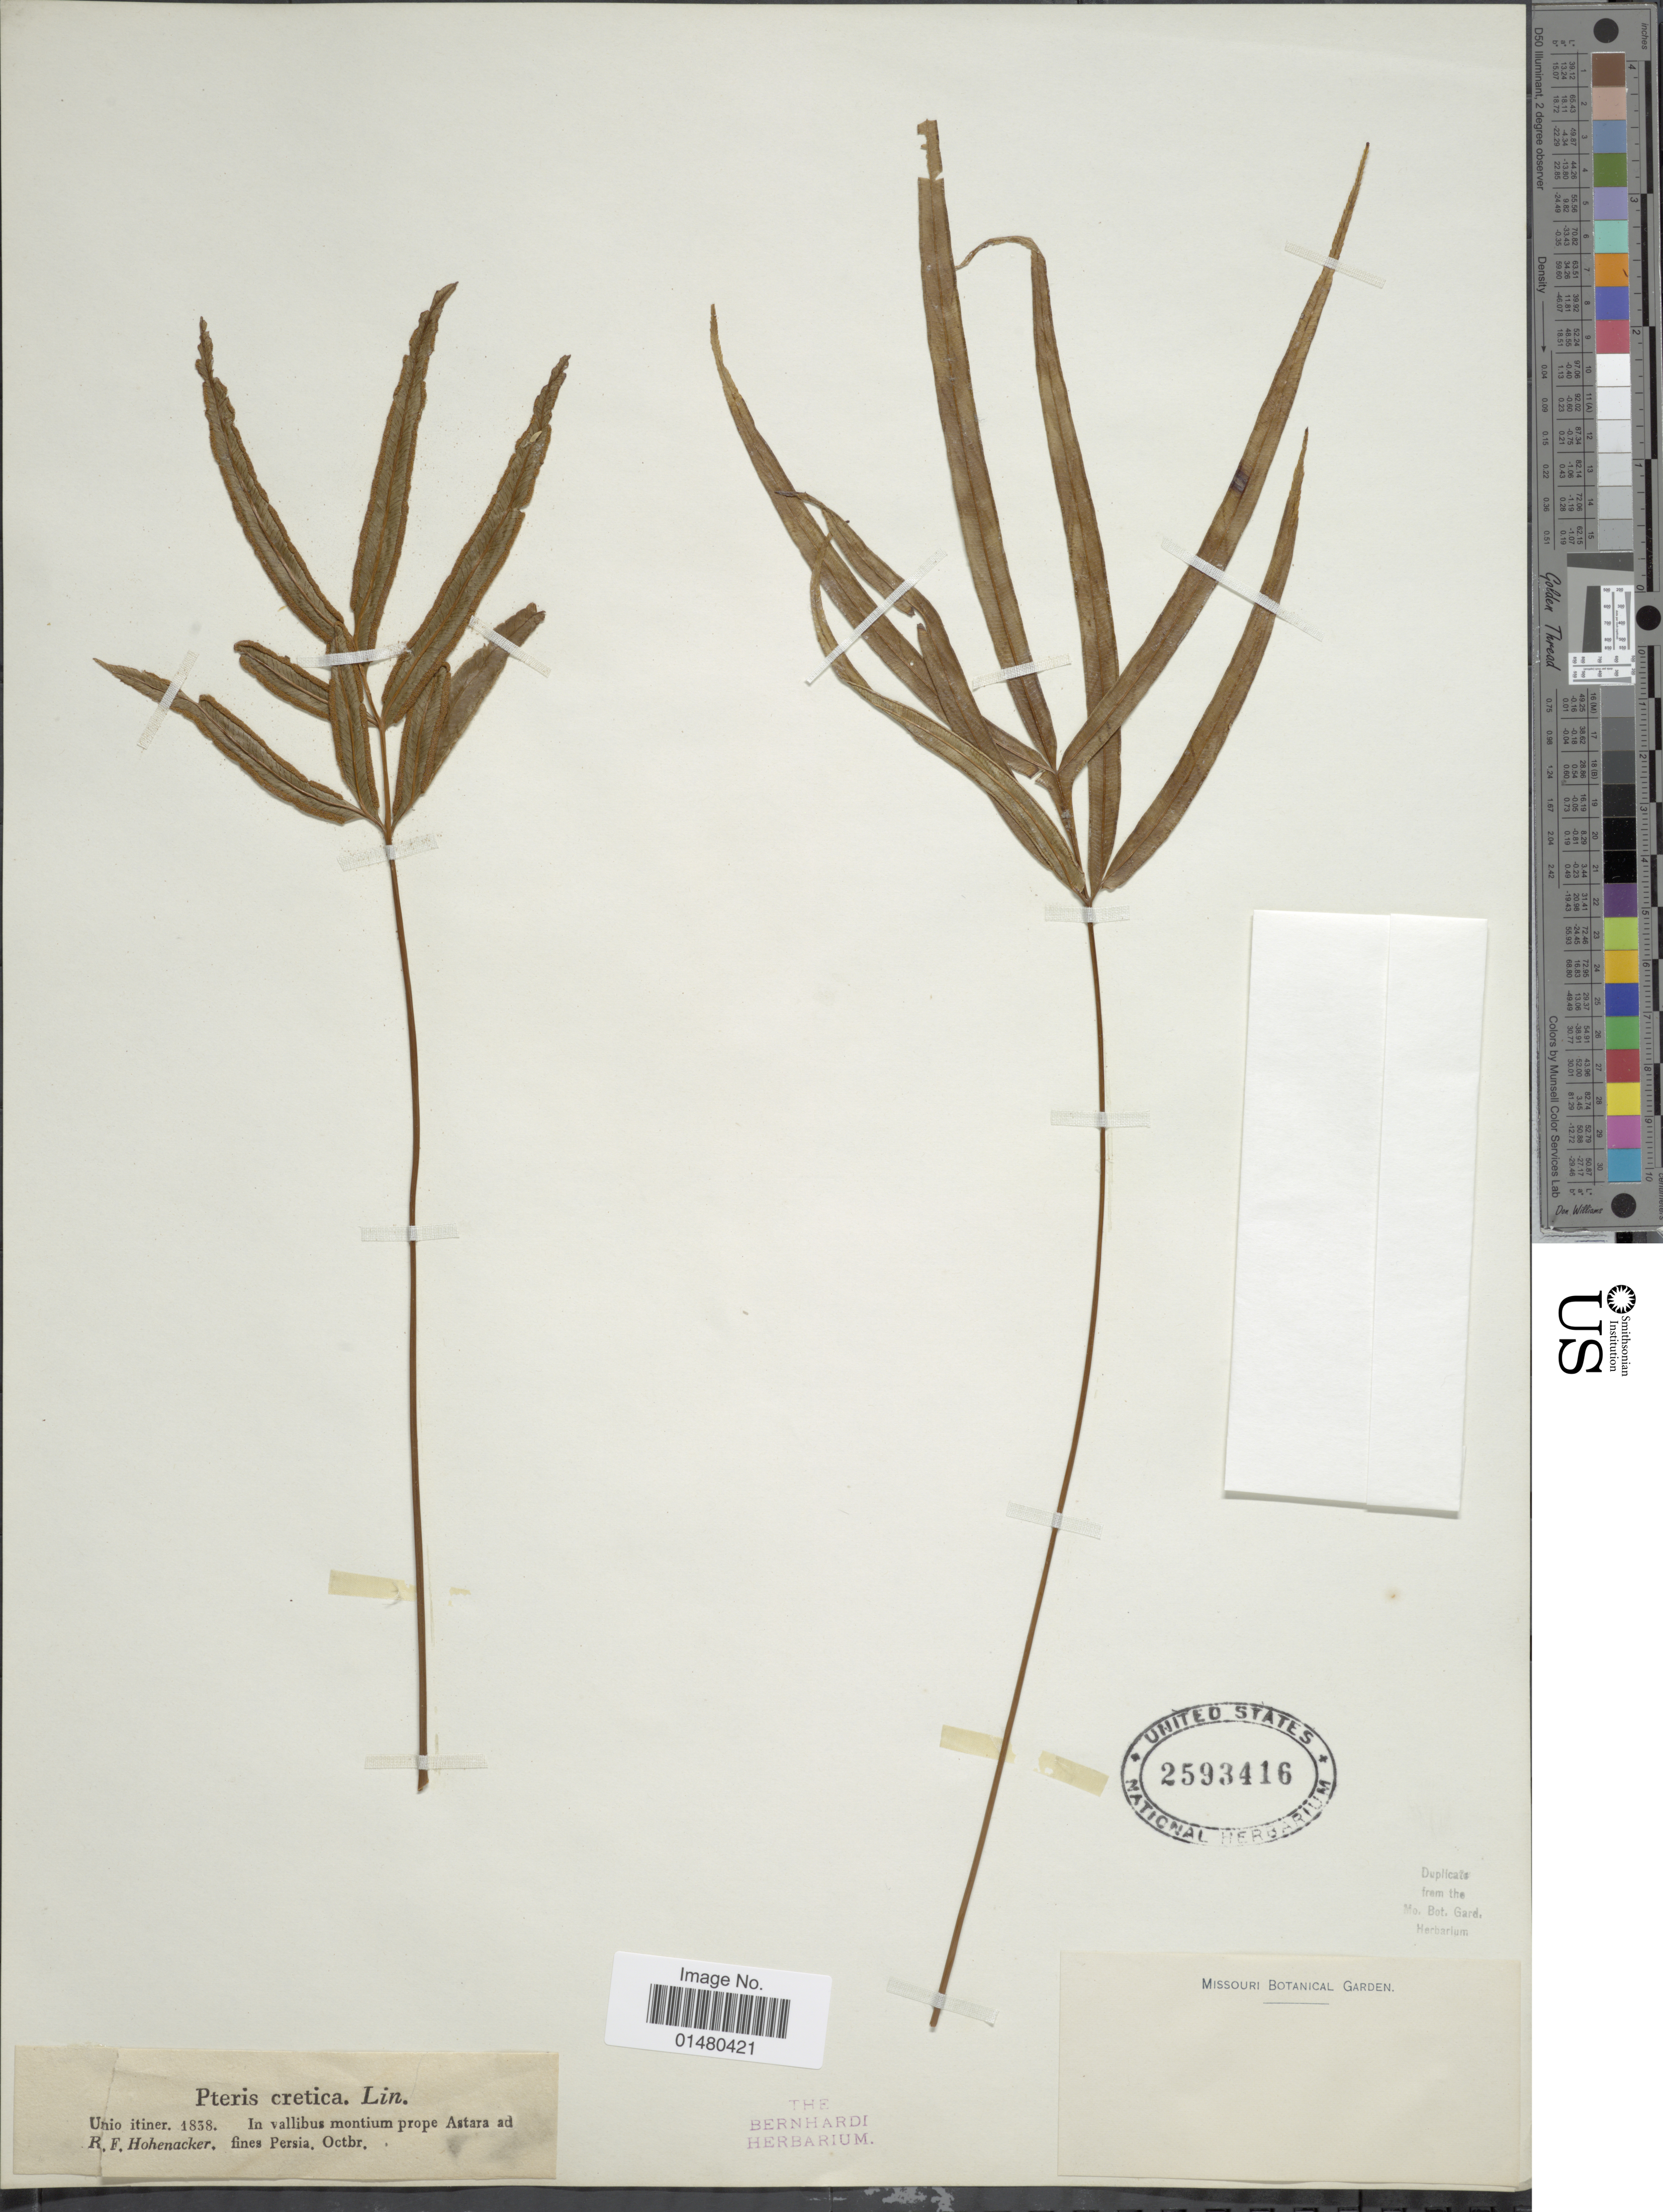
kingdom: Plantae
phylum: Tracheophyta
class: Polypodiopsida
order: Polypodiales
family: Pteridaceae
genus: Pteris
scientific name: Pteris cretica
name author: L.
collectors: R. F. Hohenacker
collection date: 1838-10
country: Iran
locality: In vallibus montium prope Astara ad fines Persia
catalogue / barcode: US 2593416